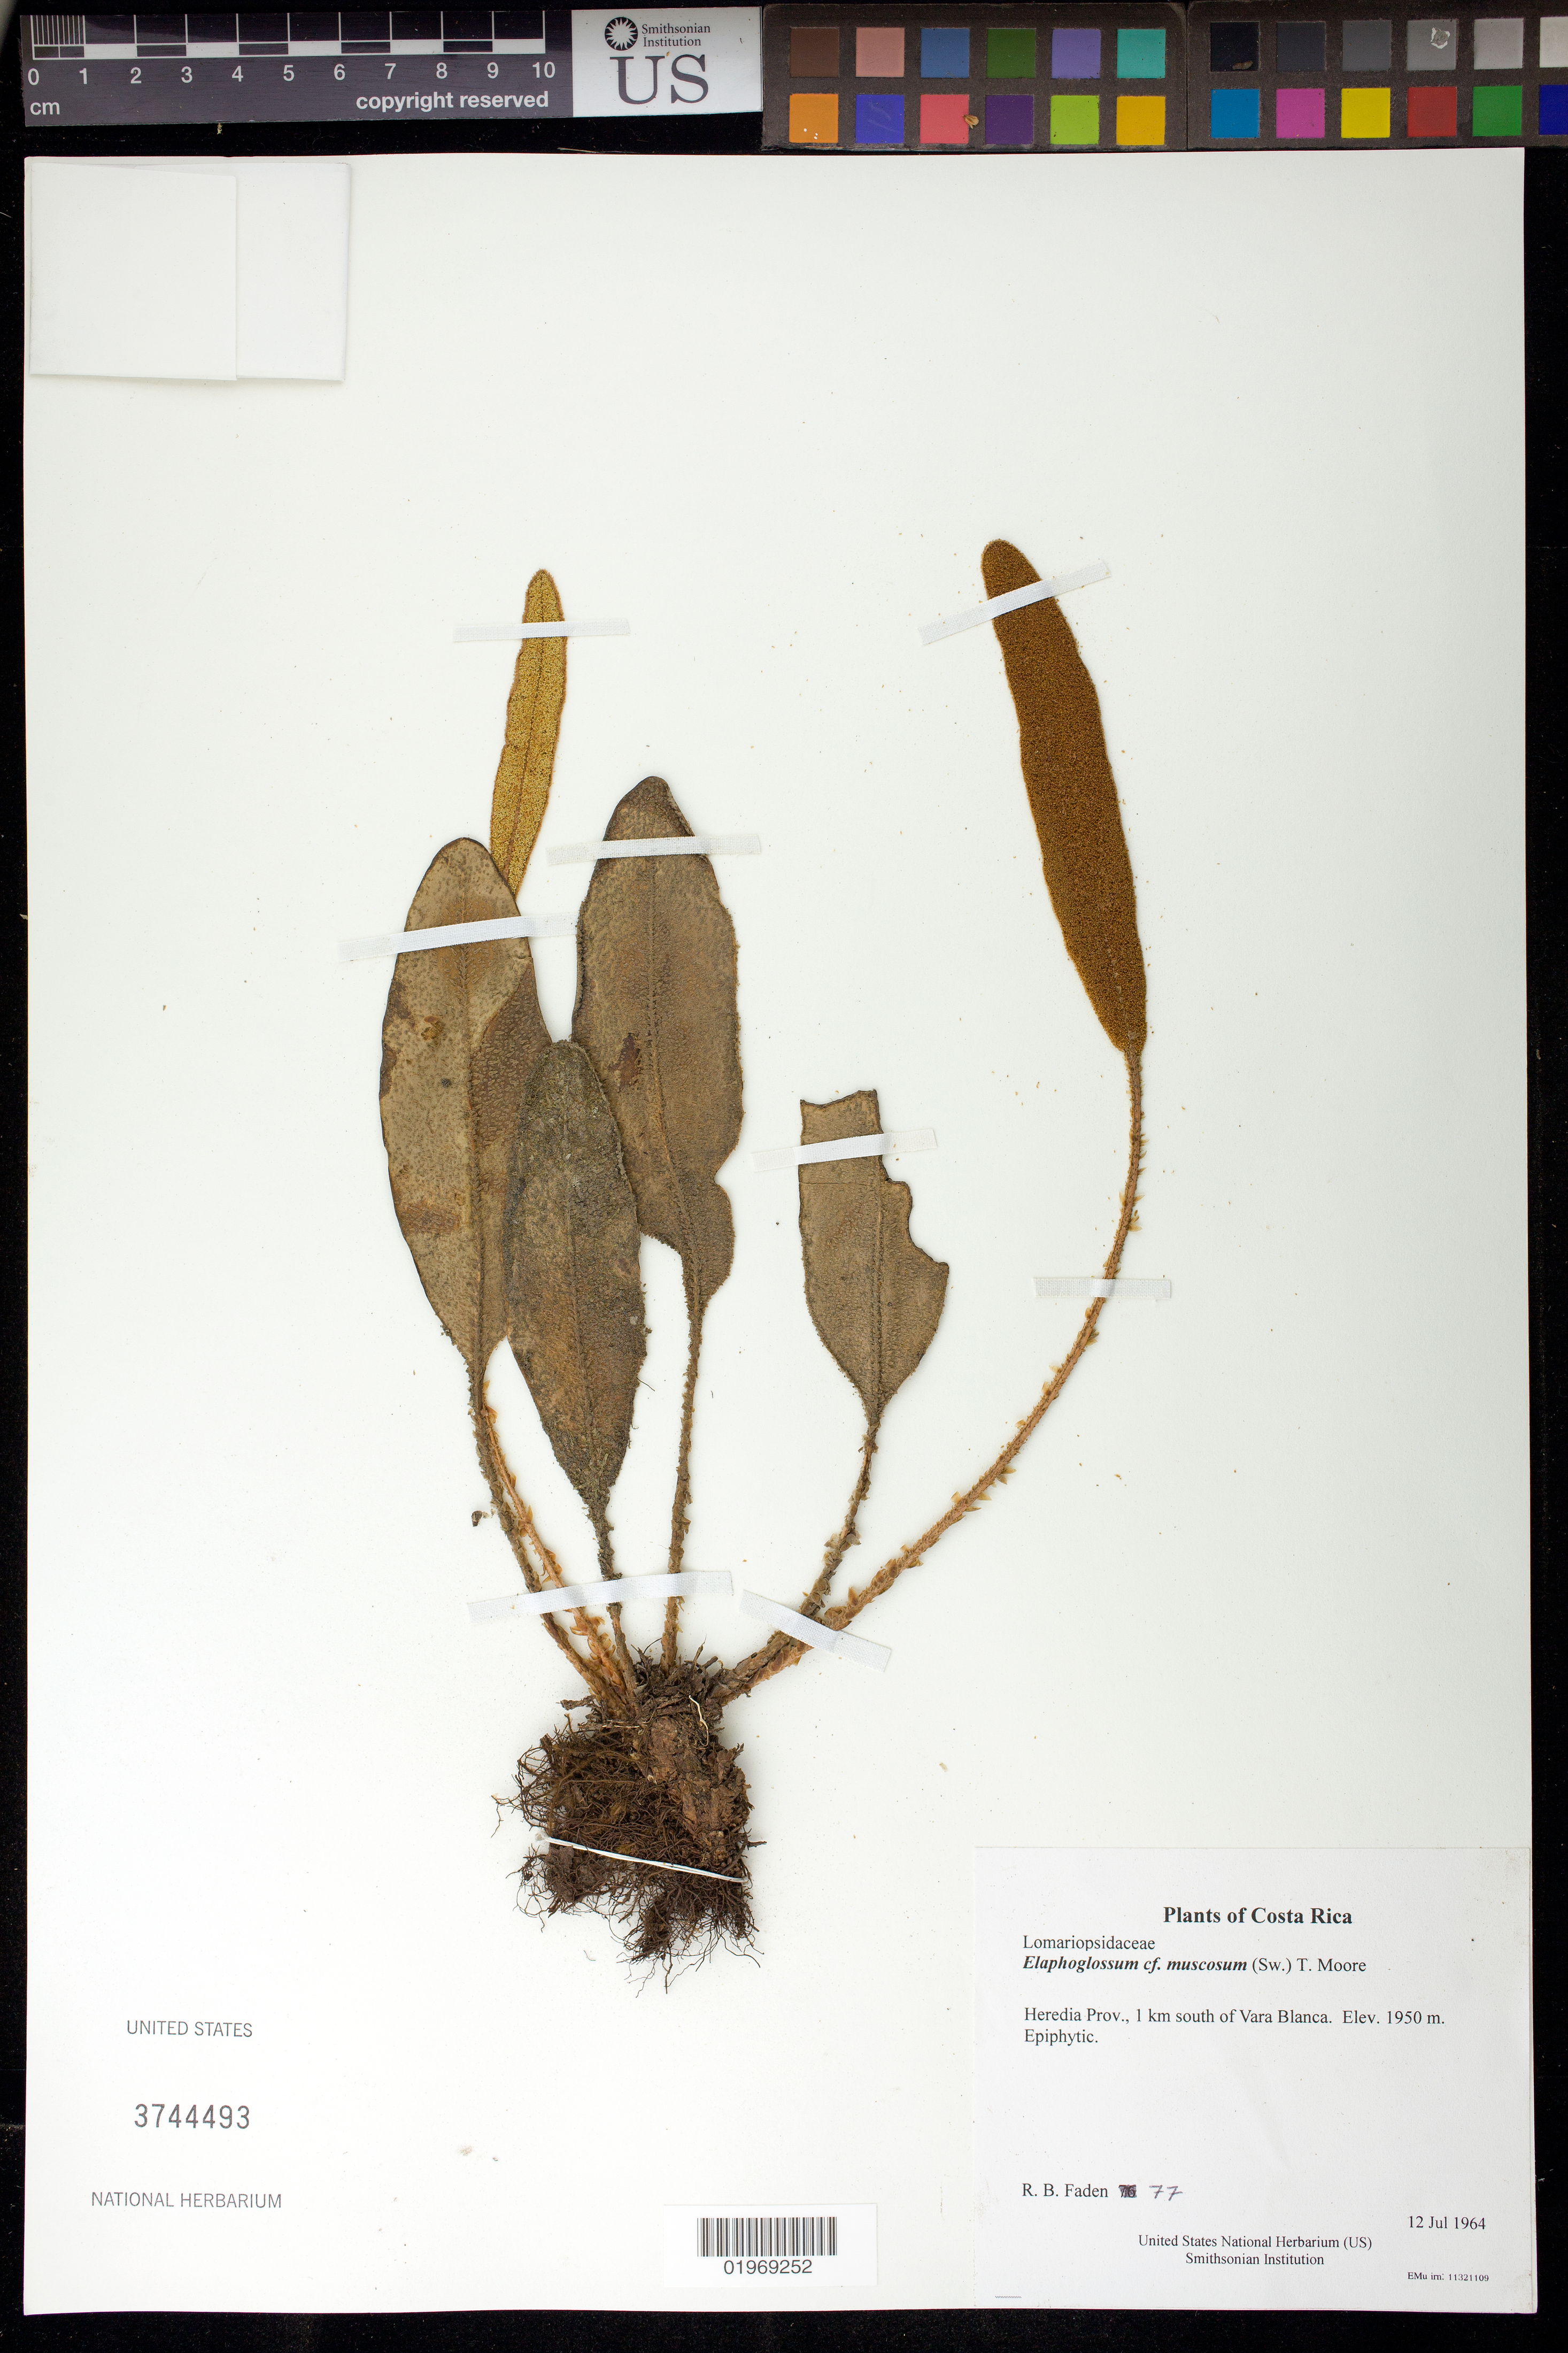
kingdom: Plantae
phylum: Tracheophyta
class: Polypodiopsida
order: Polypodiales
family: Dryopteridaceae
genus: Elaphoglossum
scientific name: Elaphoglossum muscosum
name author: (Sw.) T. Moore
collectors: R. B. Faden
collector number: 77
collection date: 1964-07-12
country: Costa Rica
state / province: Heredia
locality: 1 km south of Vara Blanca.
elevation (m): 1950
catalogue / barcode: US 3744493